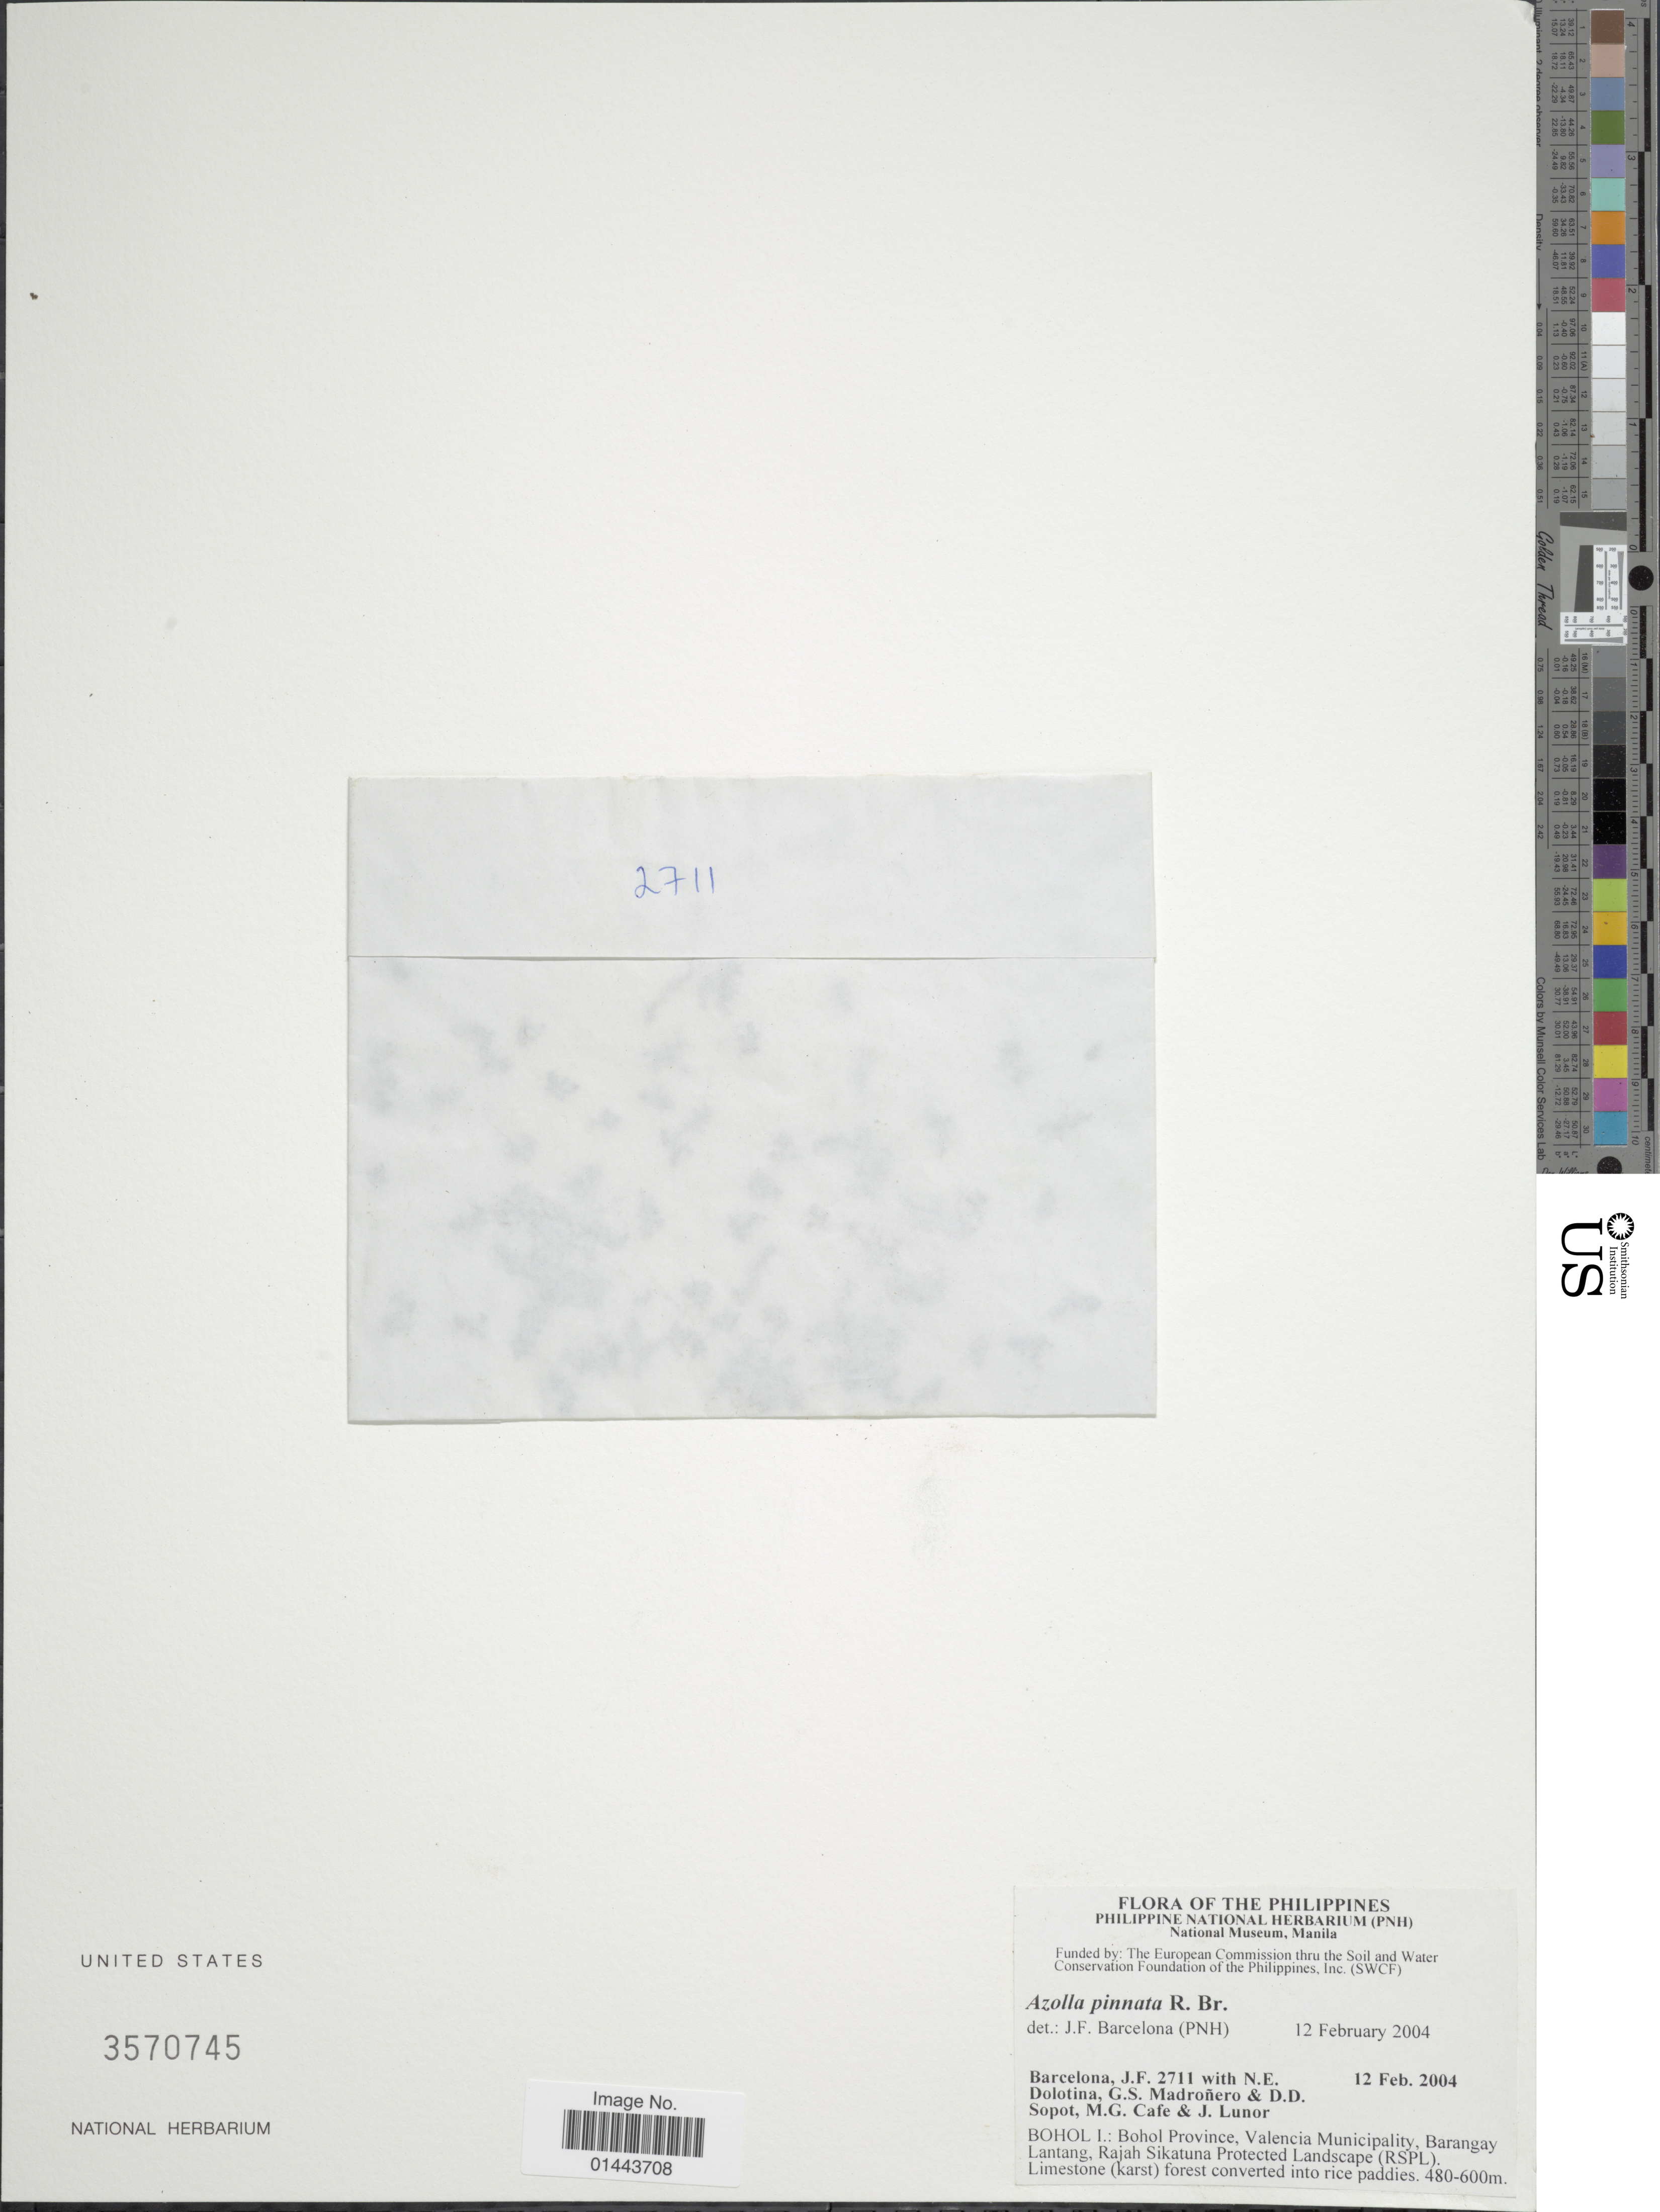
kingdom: Plantae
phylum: Tracheophyta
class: Polypodiopsida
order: Salviniales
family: Salviniaceae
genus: Azolla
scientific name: Azolla pinnata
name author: R. Br.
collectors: J. F. Barcelona, N. Dolotina, G. Madroñero, D. Sopot & et al.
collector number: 2711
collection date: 2004-02-12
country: Philippines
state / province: Central Visayas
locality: Bohol I.: Bohol Province, Valencia Municipality, Barangay Lantang, Rajah Sikatuna Protected Landscape (RSPL)), Limestone (karst) forest converted into rice paddies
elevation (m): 480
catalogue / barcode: US 3570745